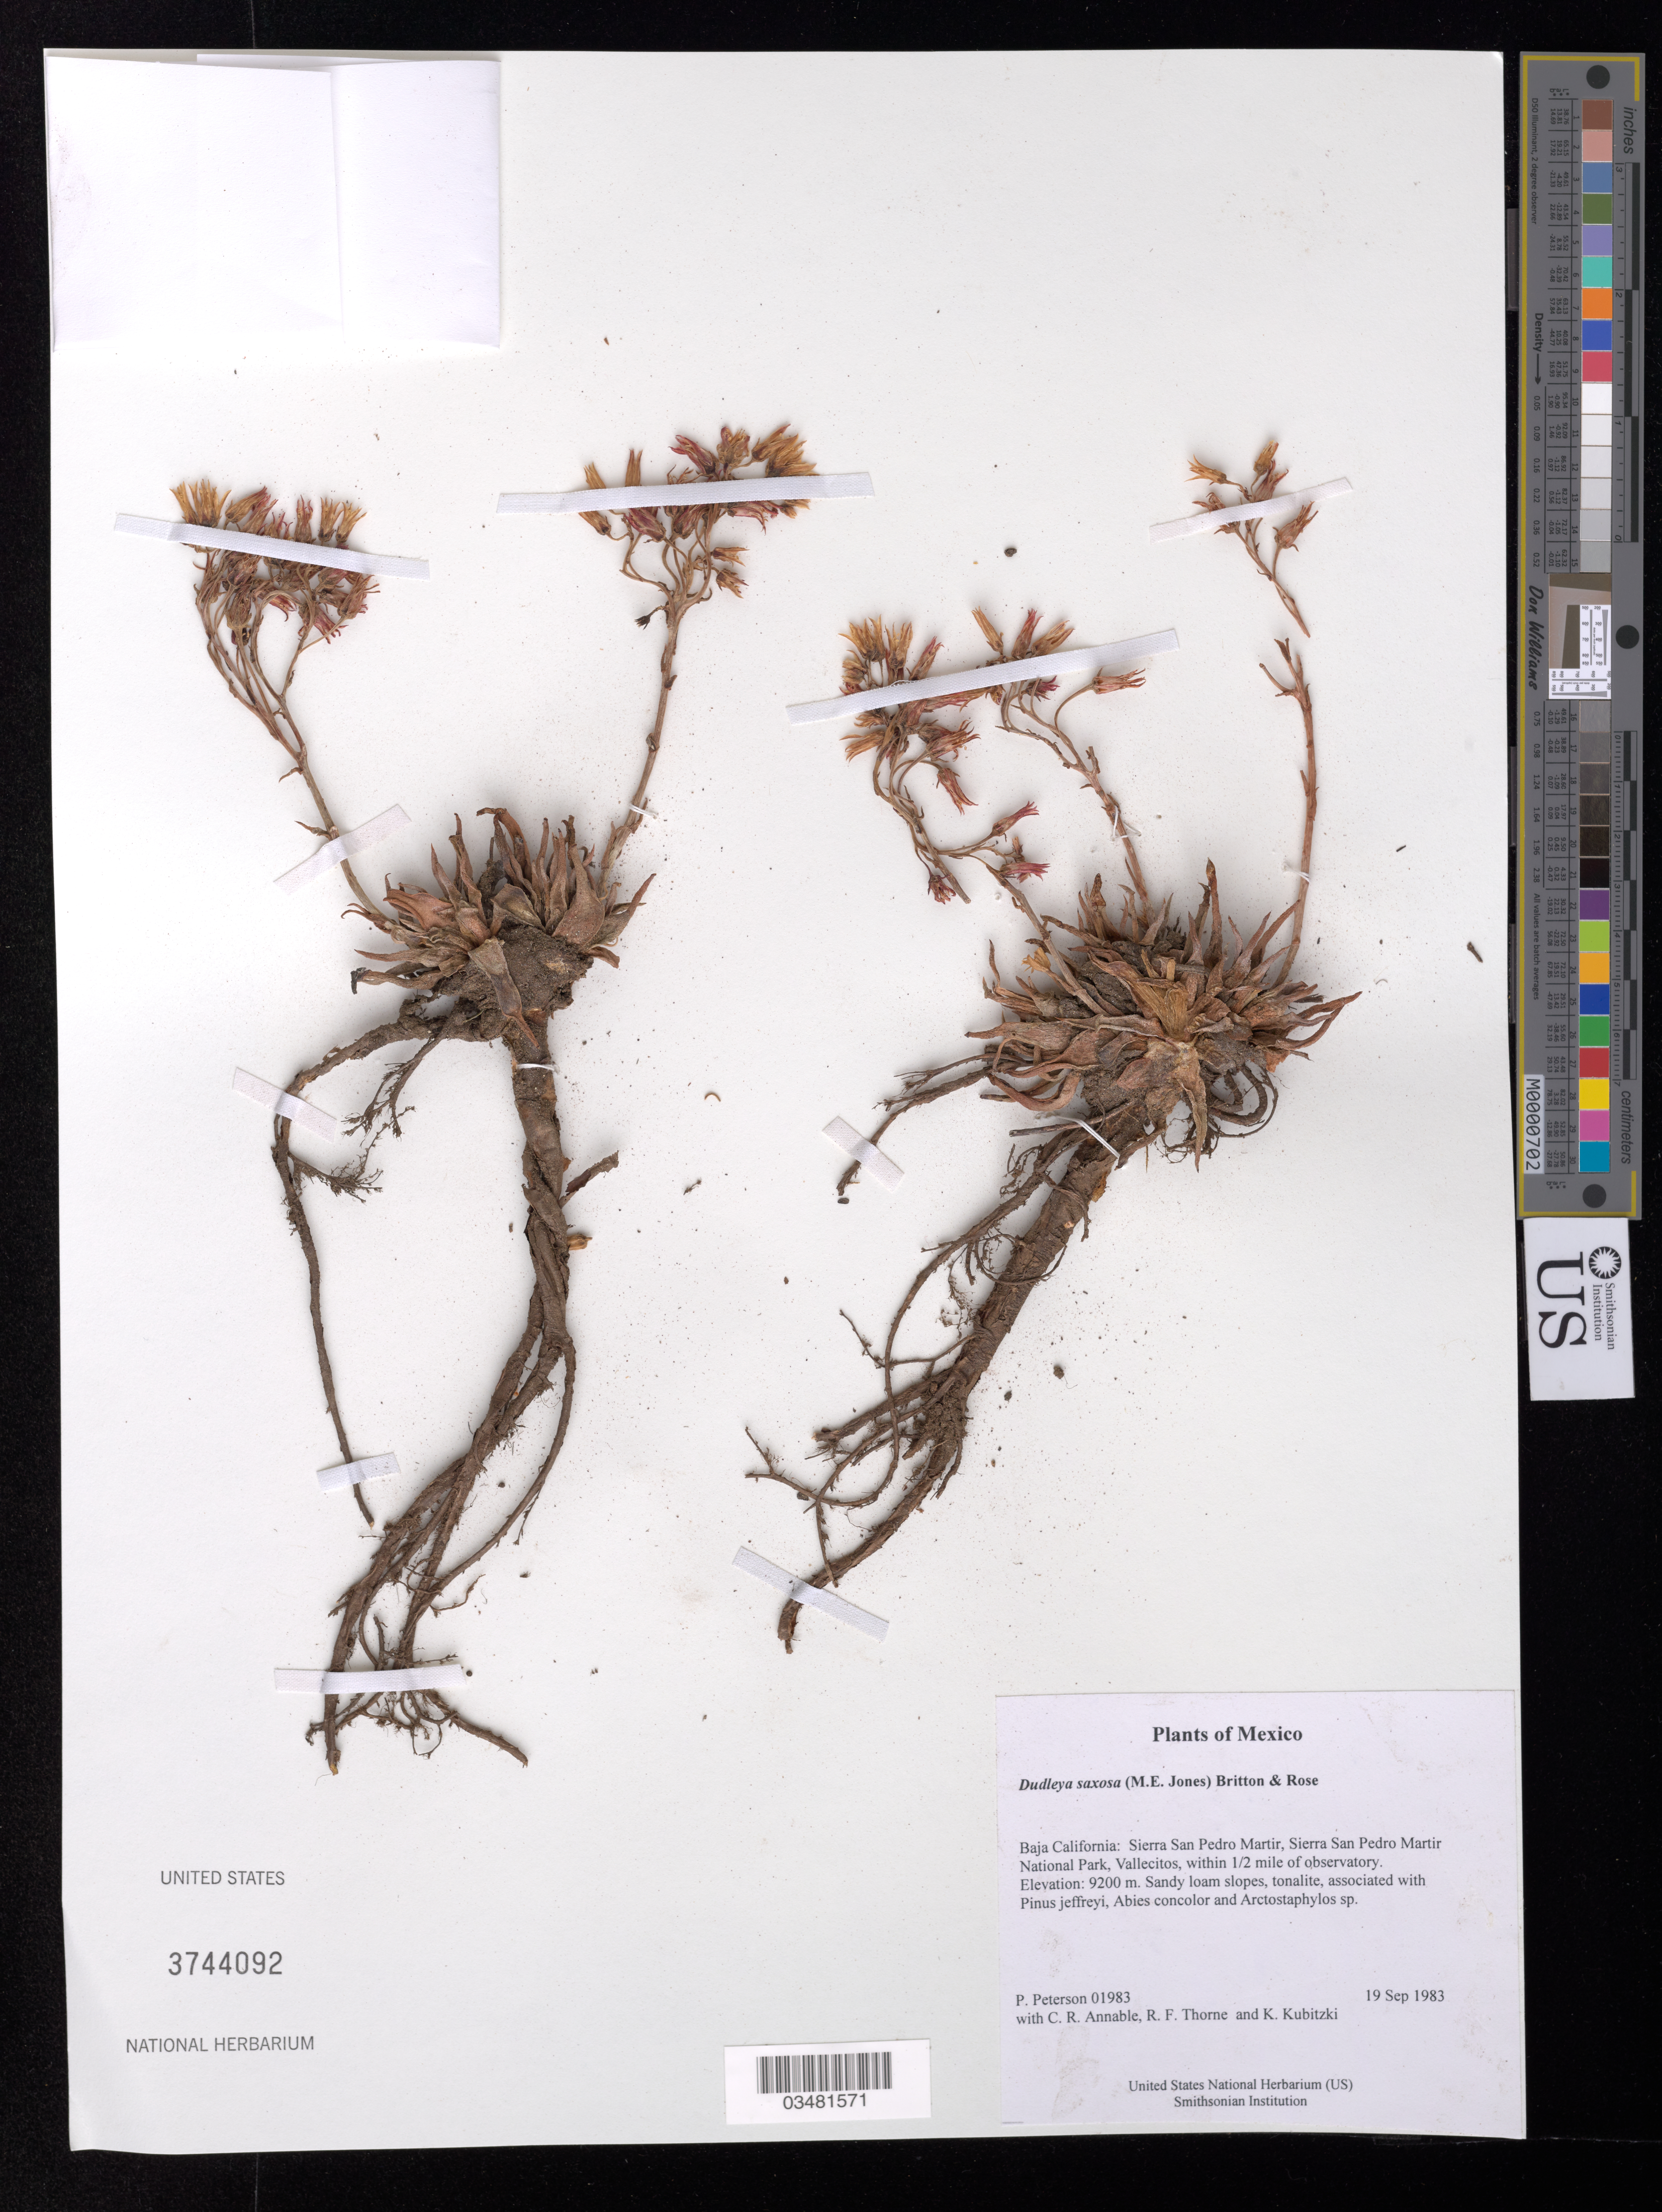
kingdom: Plantae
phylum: Tracheophyta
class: Magnoliopsida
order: Saxifragales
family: Crassulaceae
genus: Dudleya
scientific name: Dudleya saxosa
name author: (M.E. Jones) Britton & Rose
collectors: P. M. Peterson, C. R. Annable, R. F. Thorne & K. Kubitzki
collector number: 01983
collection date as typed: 19 Sep 1983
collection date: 1983-09-19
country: Mexico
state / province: Baja California Norte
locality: Sierra San Pedro Martir, Sierra San Pedro Martir National Park, Vallecitos, within 1/2 mile of observatory.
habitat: Sandy loam slopes, tonalite, associated with Pinus jeffreyi, Abies concolor and Arctostaphylos sp.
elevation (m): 9200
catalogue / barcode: US 3744092